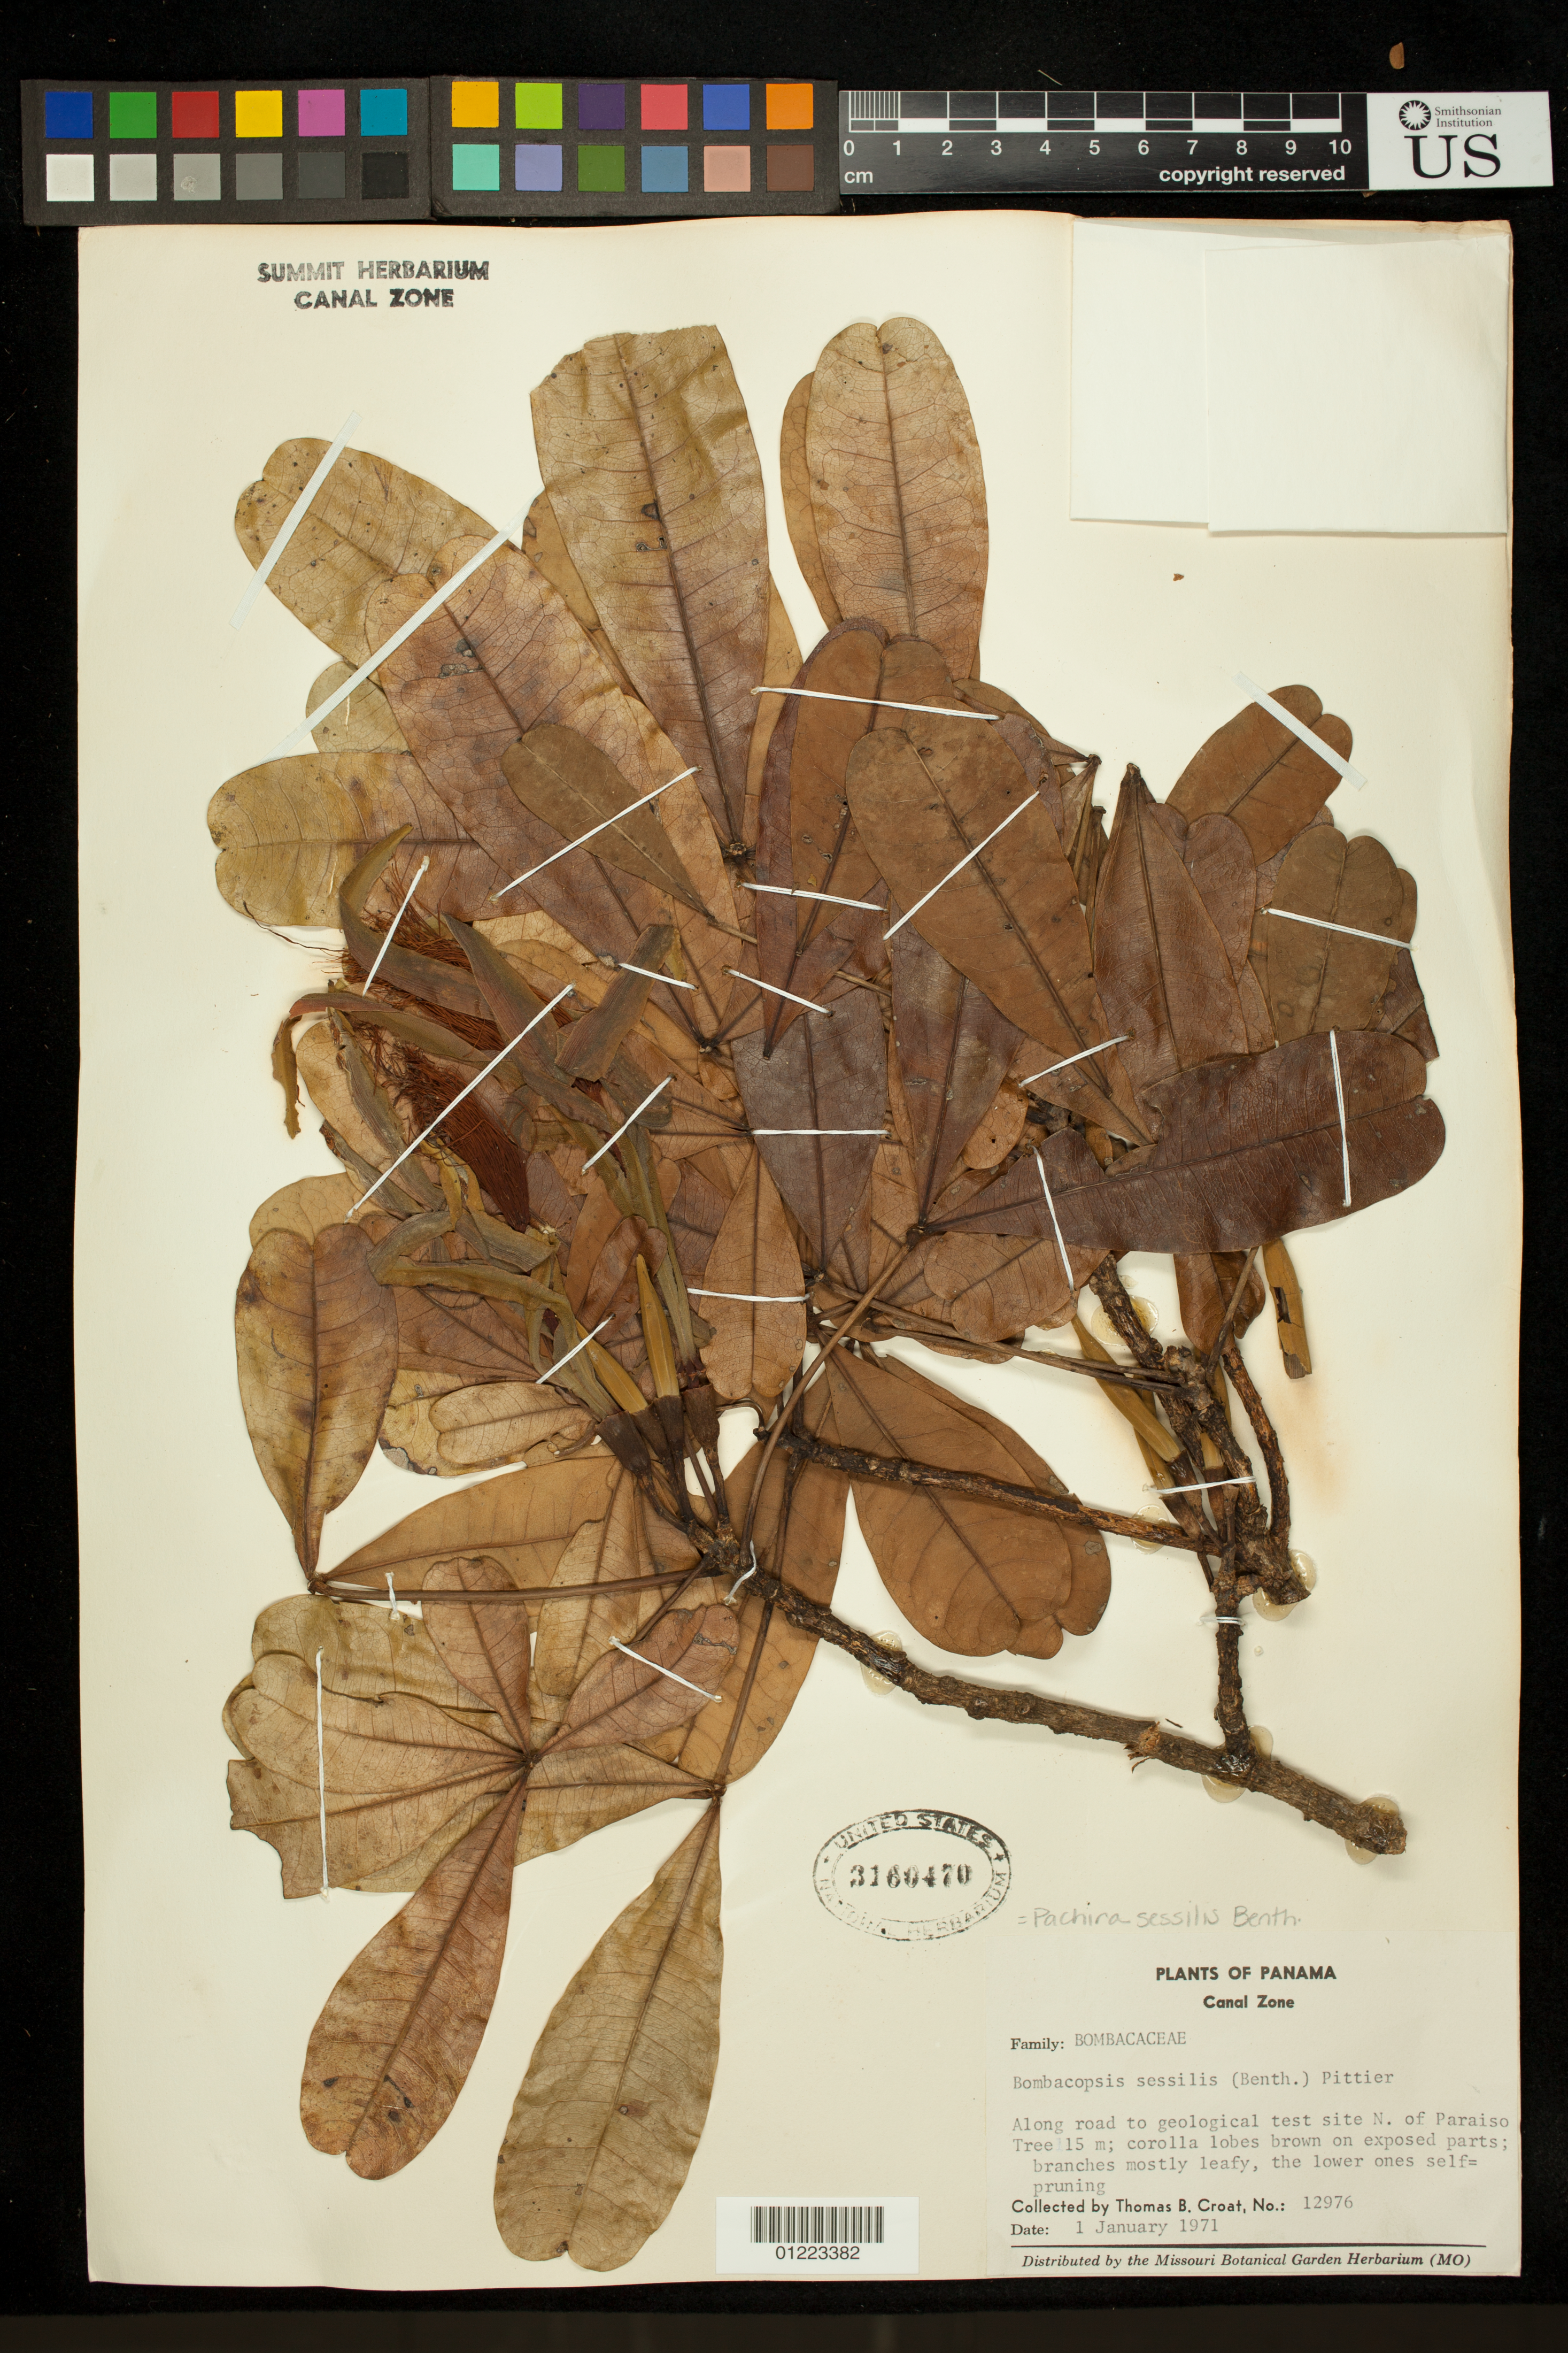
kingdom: Plantae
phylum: Tracheophyta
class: Magnoliopsida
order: Malvales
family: Malvaceae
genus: Pachira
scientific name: Pachira sessilis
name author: Benth.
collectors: T. B. Croat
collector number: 12976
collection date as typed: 1/1/1971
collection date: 1971-01-01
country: Panama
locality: Canal Zone. Along road to geological test site N of Paraiso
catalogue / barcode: US 3160470